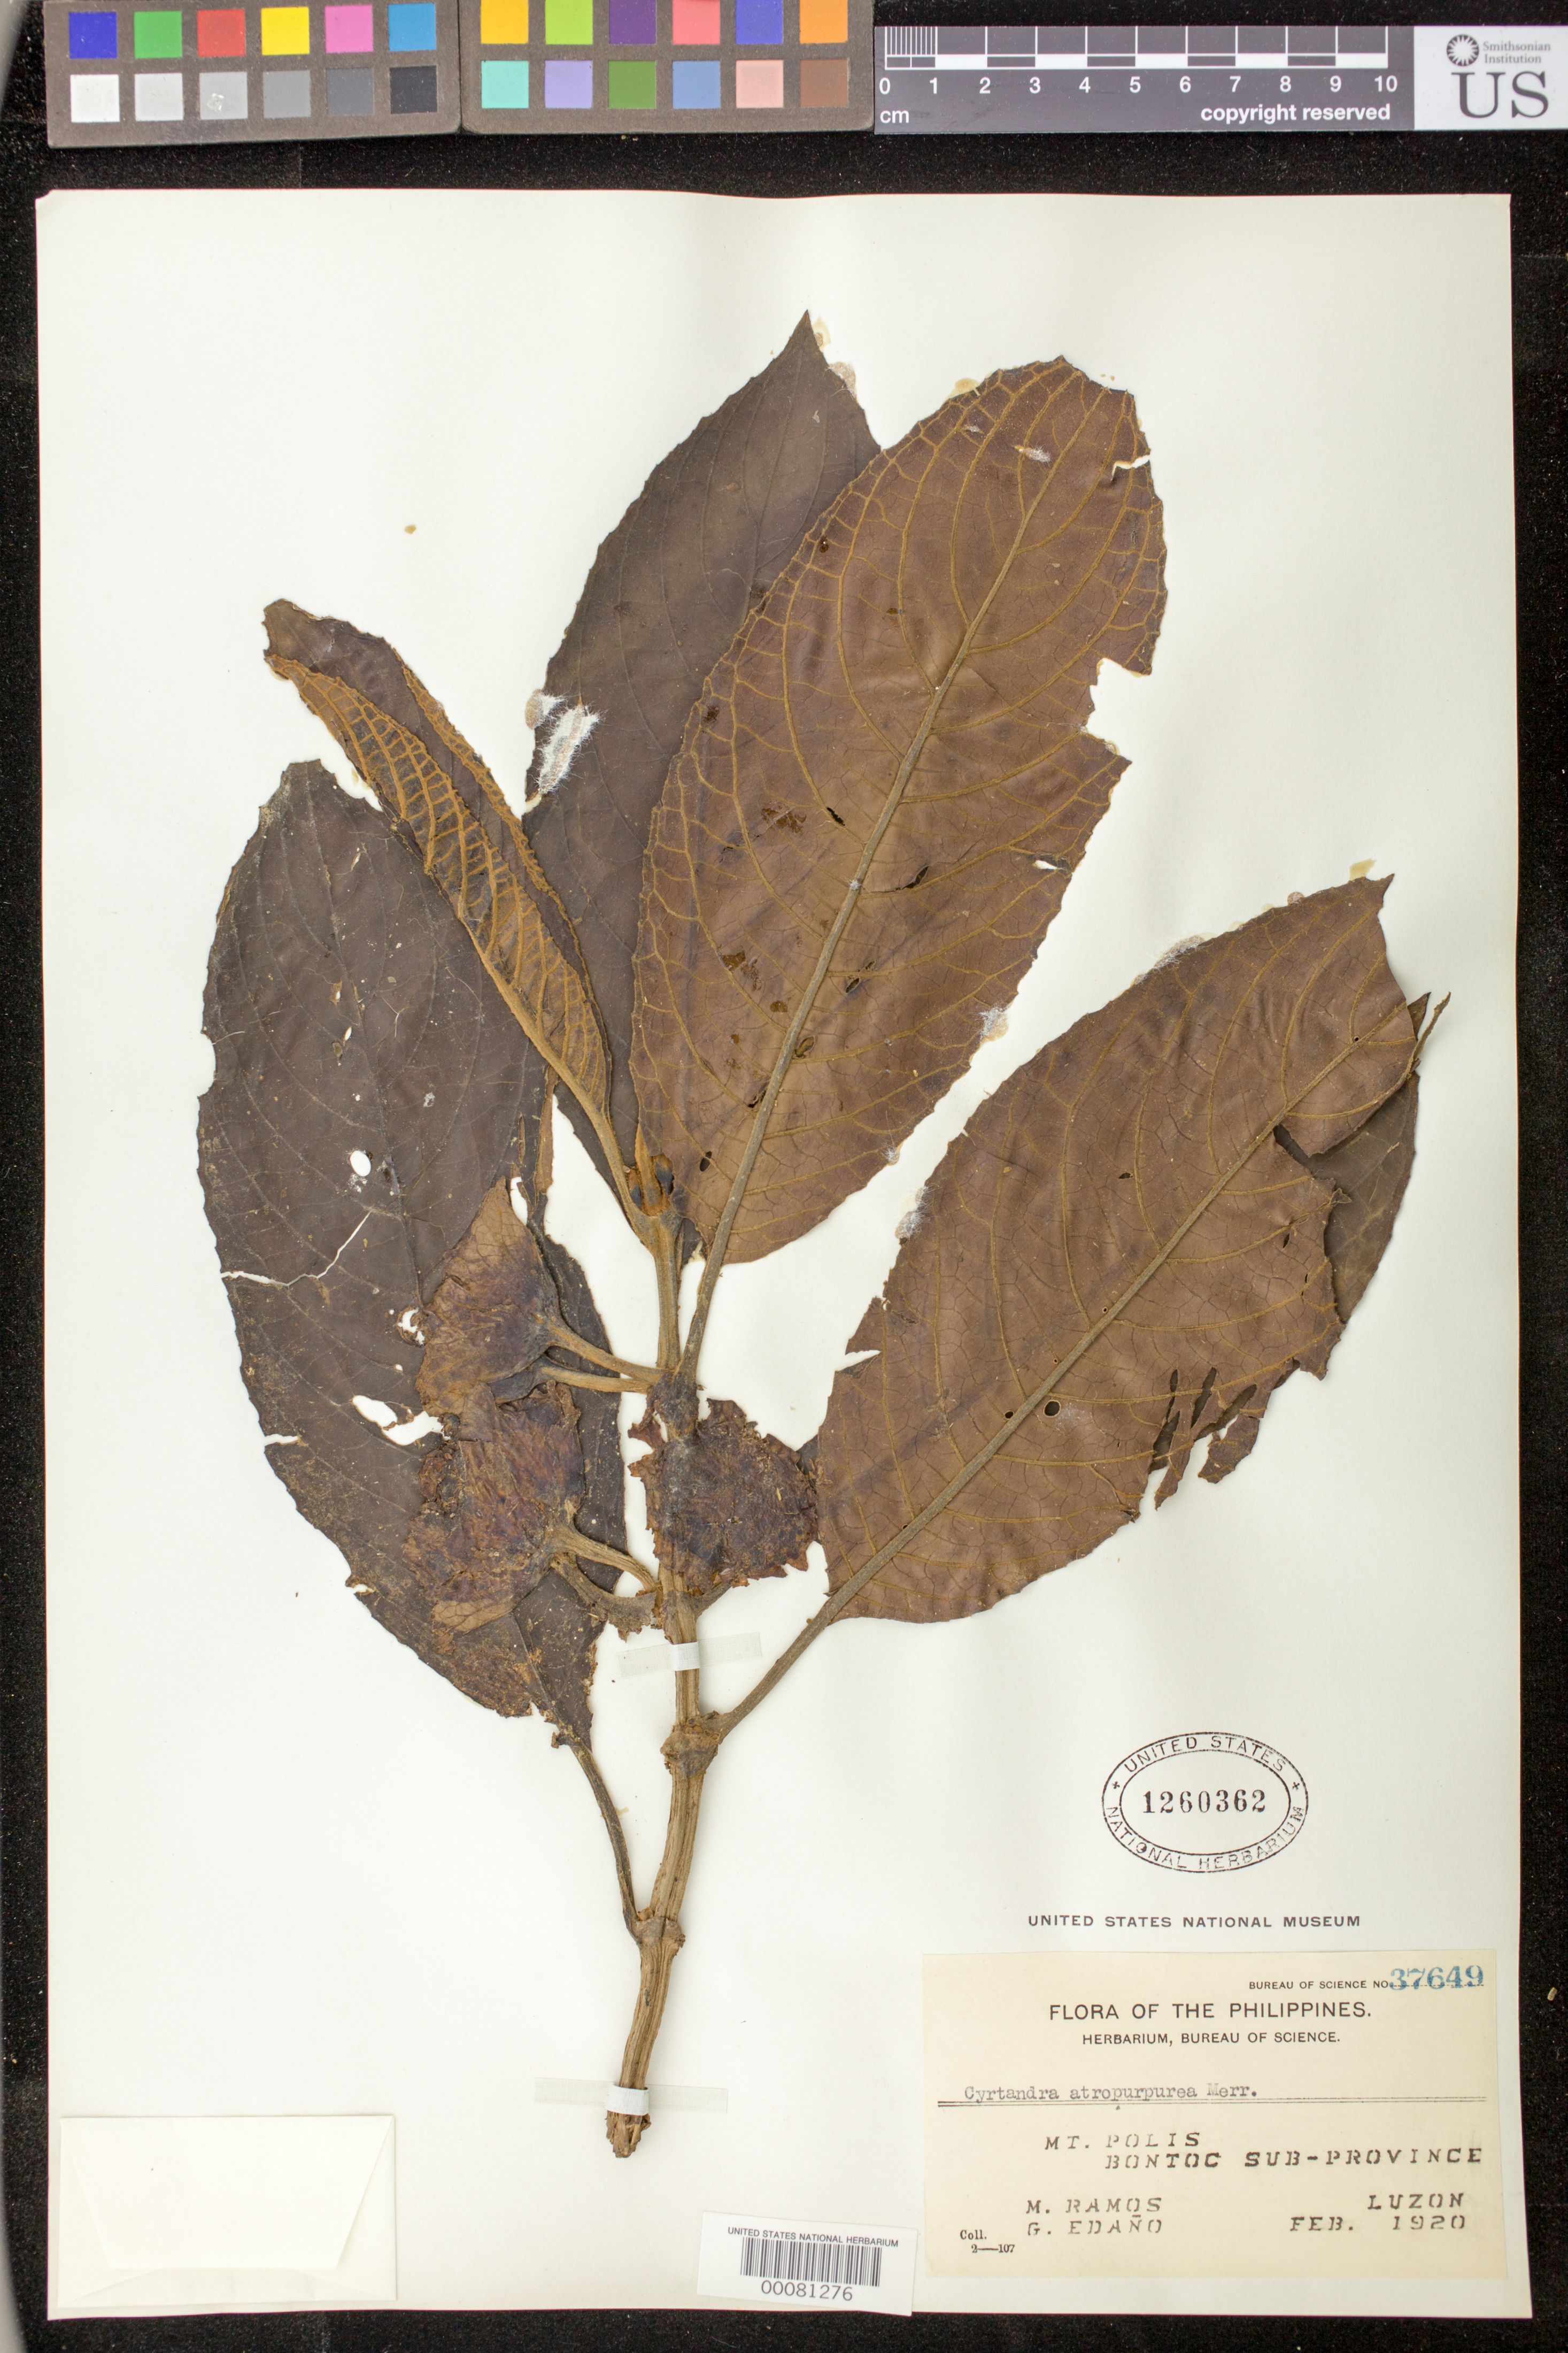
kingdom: Plantae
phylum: Tracheophyta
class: Magnoliopsida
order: Lamiales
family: Gesneriaceae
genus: Cyrtandra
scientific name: Cyrtandra pachyneura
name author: Kraenzl.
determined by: Skog, Laurence E.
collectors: M. Ramos & G. Edaño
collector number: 37649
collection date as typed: Feb 1920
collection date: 1920-02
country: Philippines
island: Luzon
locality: Mountain province, Mt polis, bontoc sub-province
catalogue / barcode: US 1260362